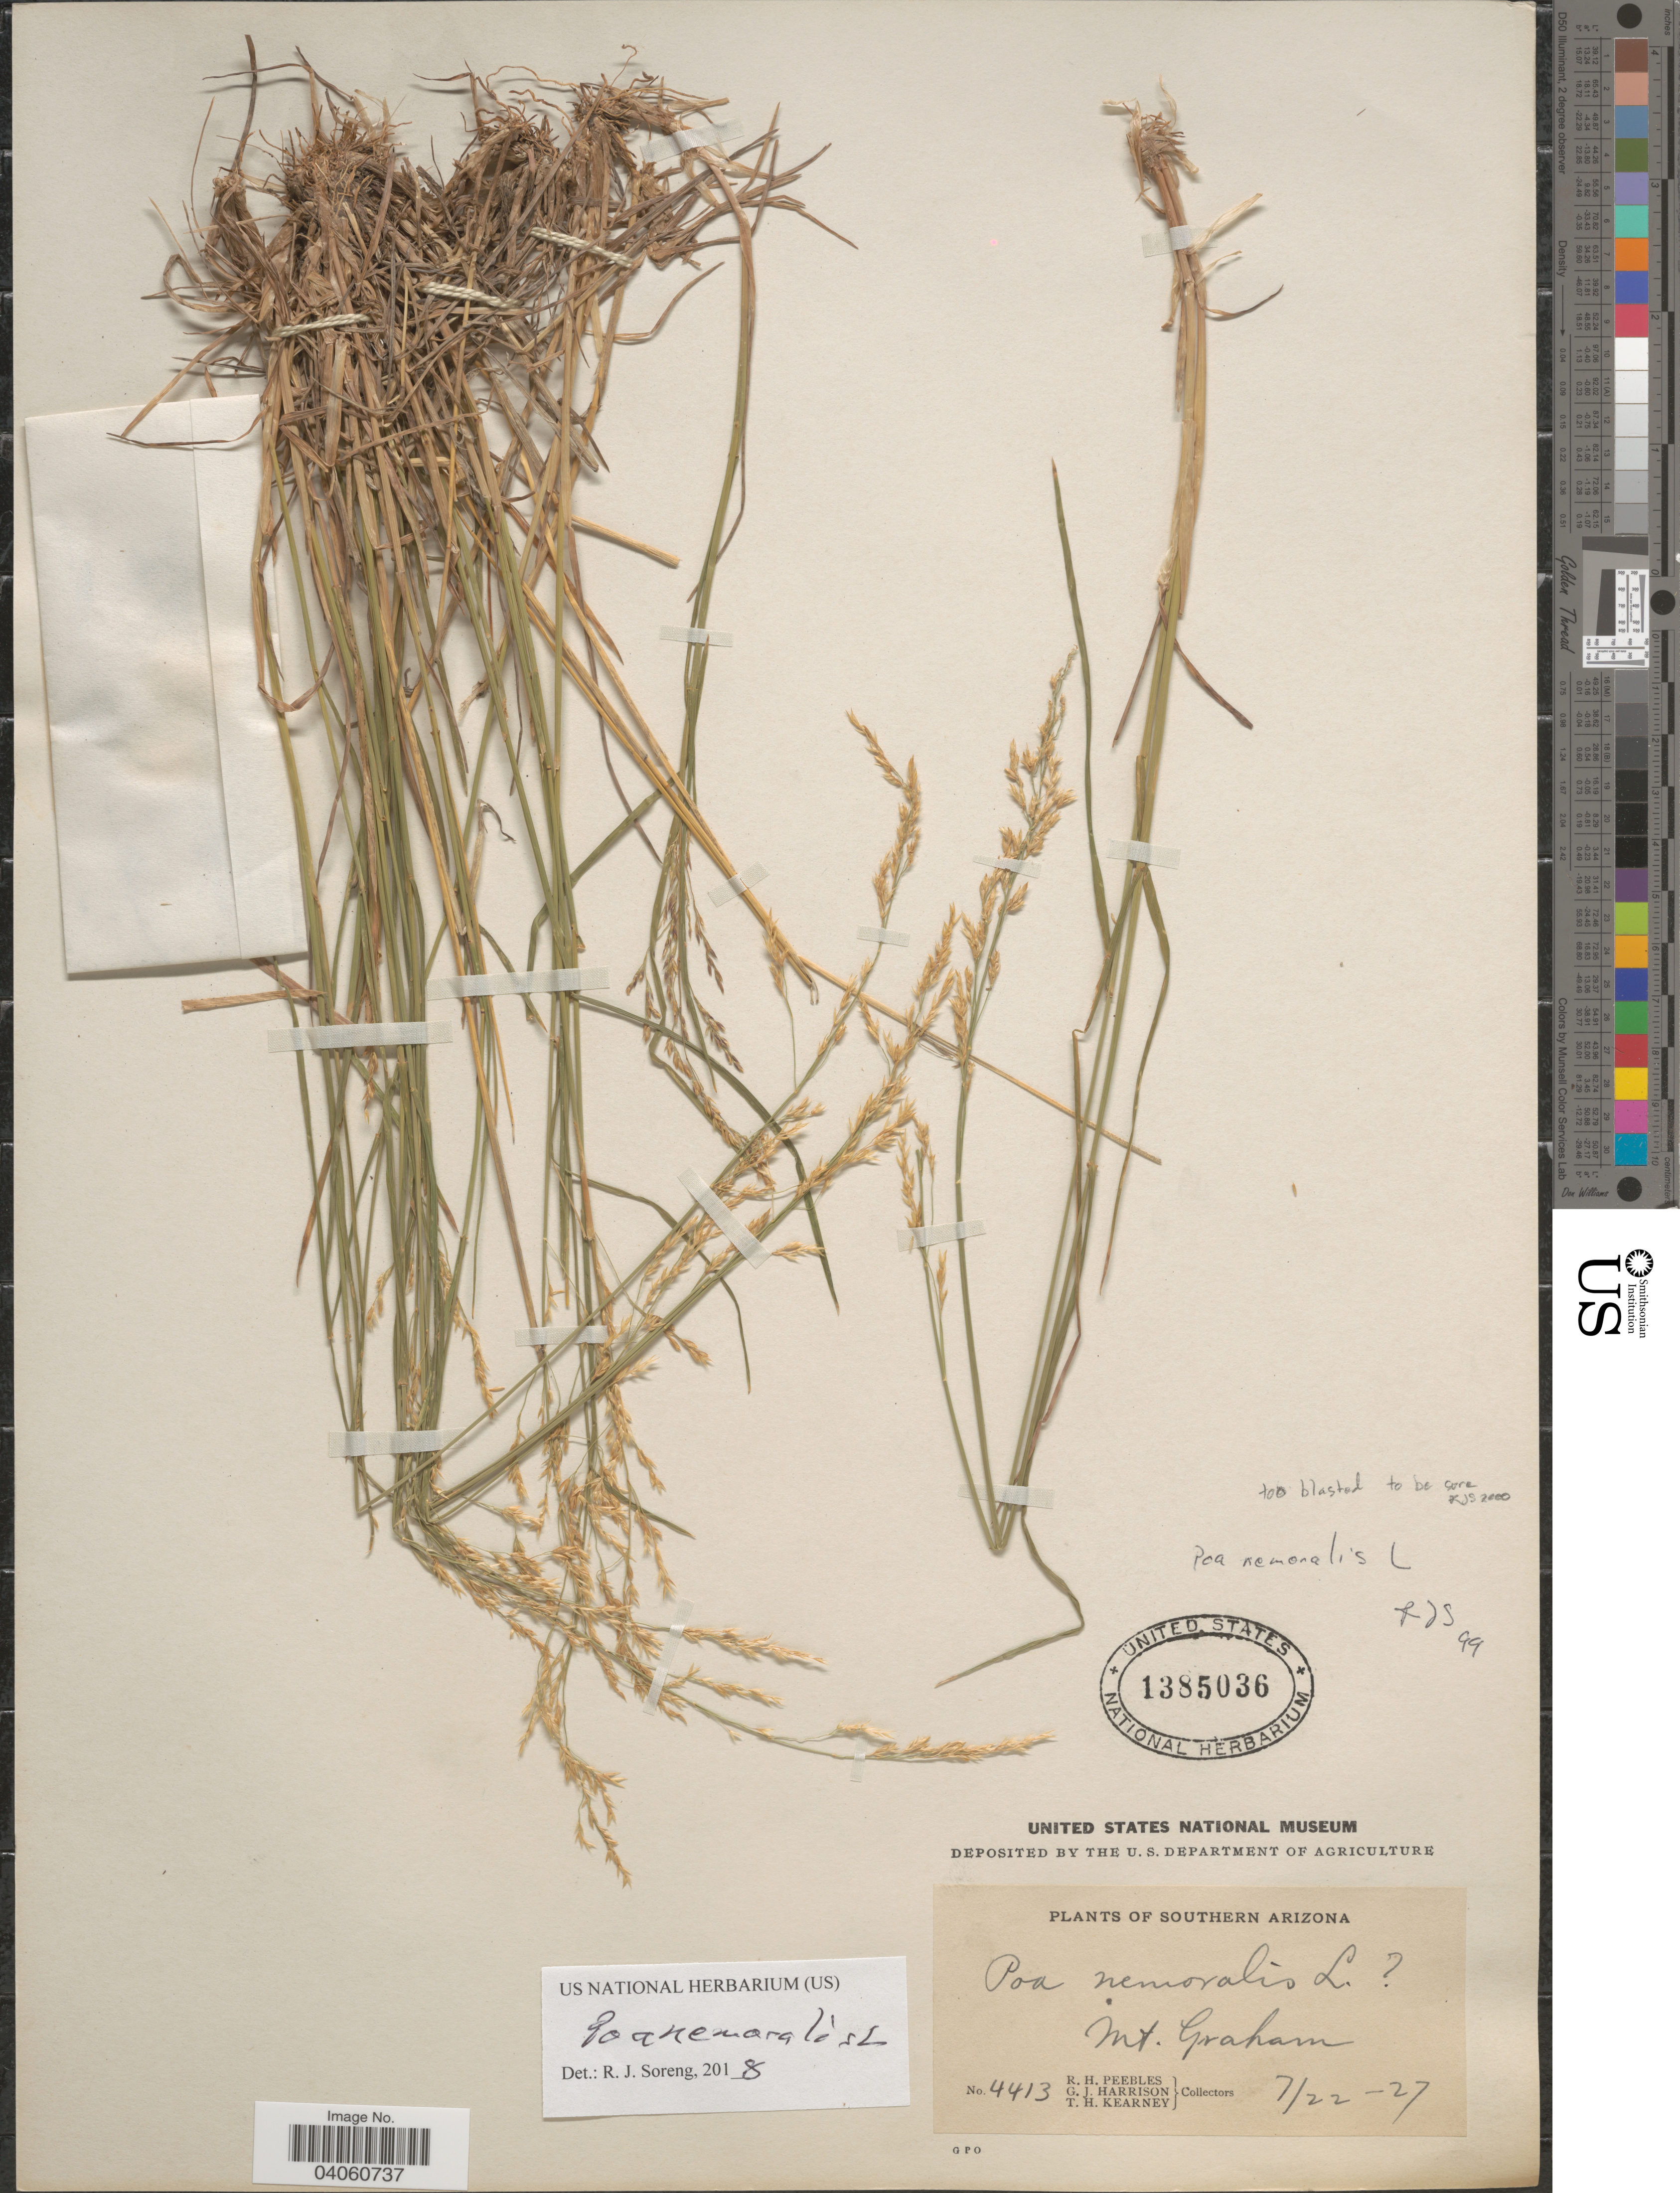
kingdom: Plantae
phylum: Tracheophyta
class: Liliopsida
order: Poales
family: Poaceae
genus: Poa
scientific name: Poa nemoralis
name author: L.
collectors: R. H. Peebles, G. J. Harrison & T. H. Kearney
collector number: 4413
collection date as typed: Transcribed d/m/y: 22/7/27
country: United States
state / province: Arizona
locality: Southern Arizona. Mt. Graham.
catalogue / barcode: US 1385036